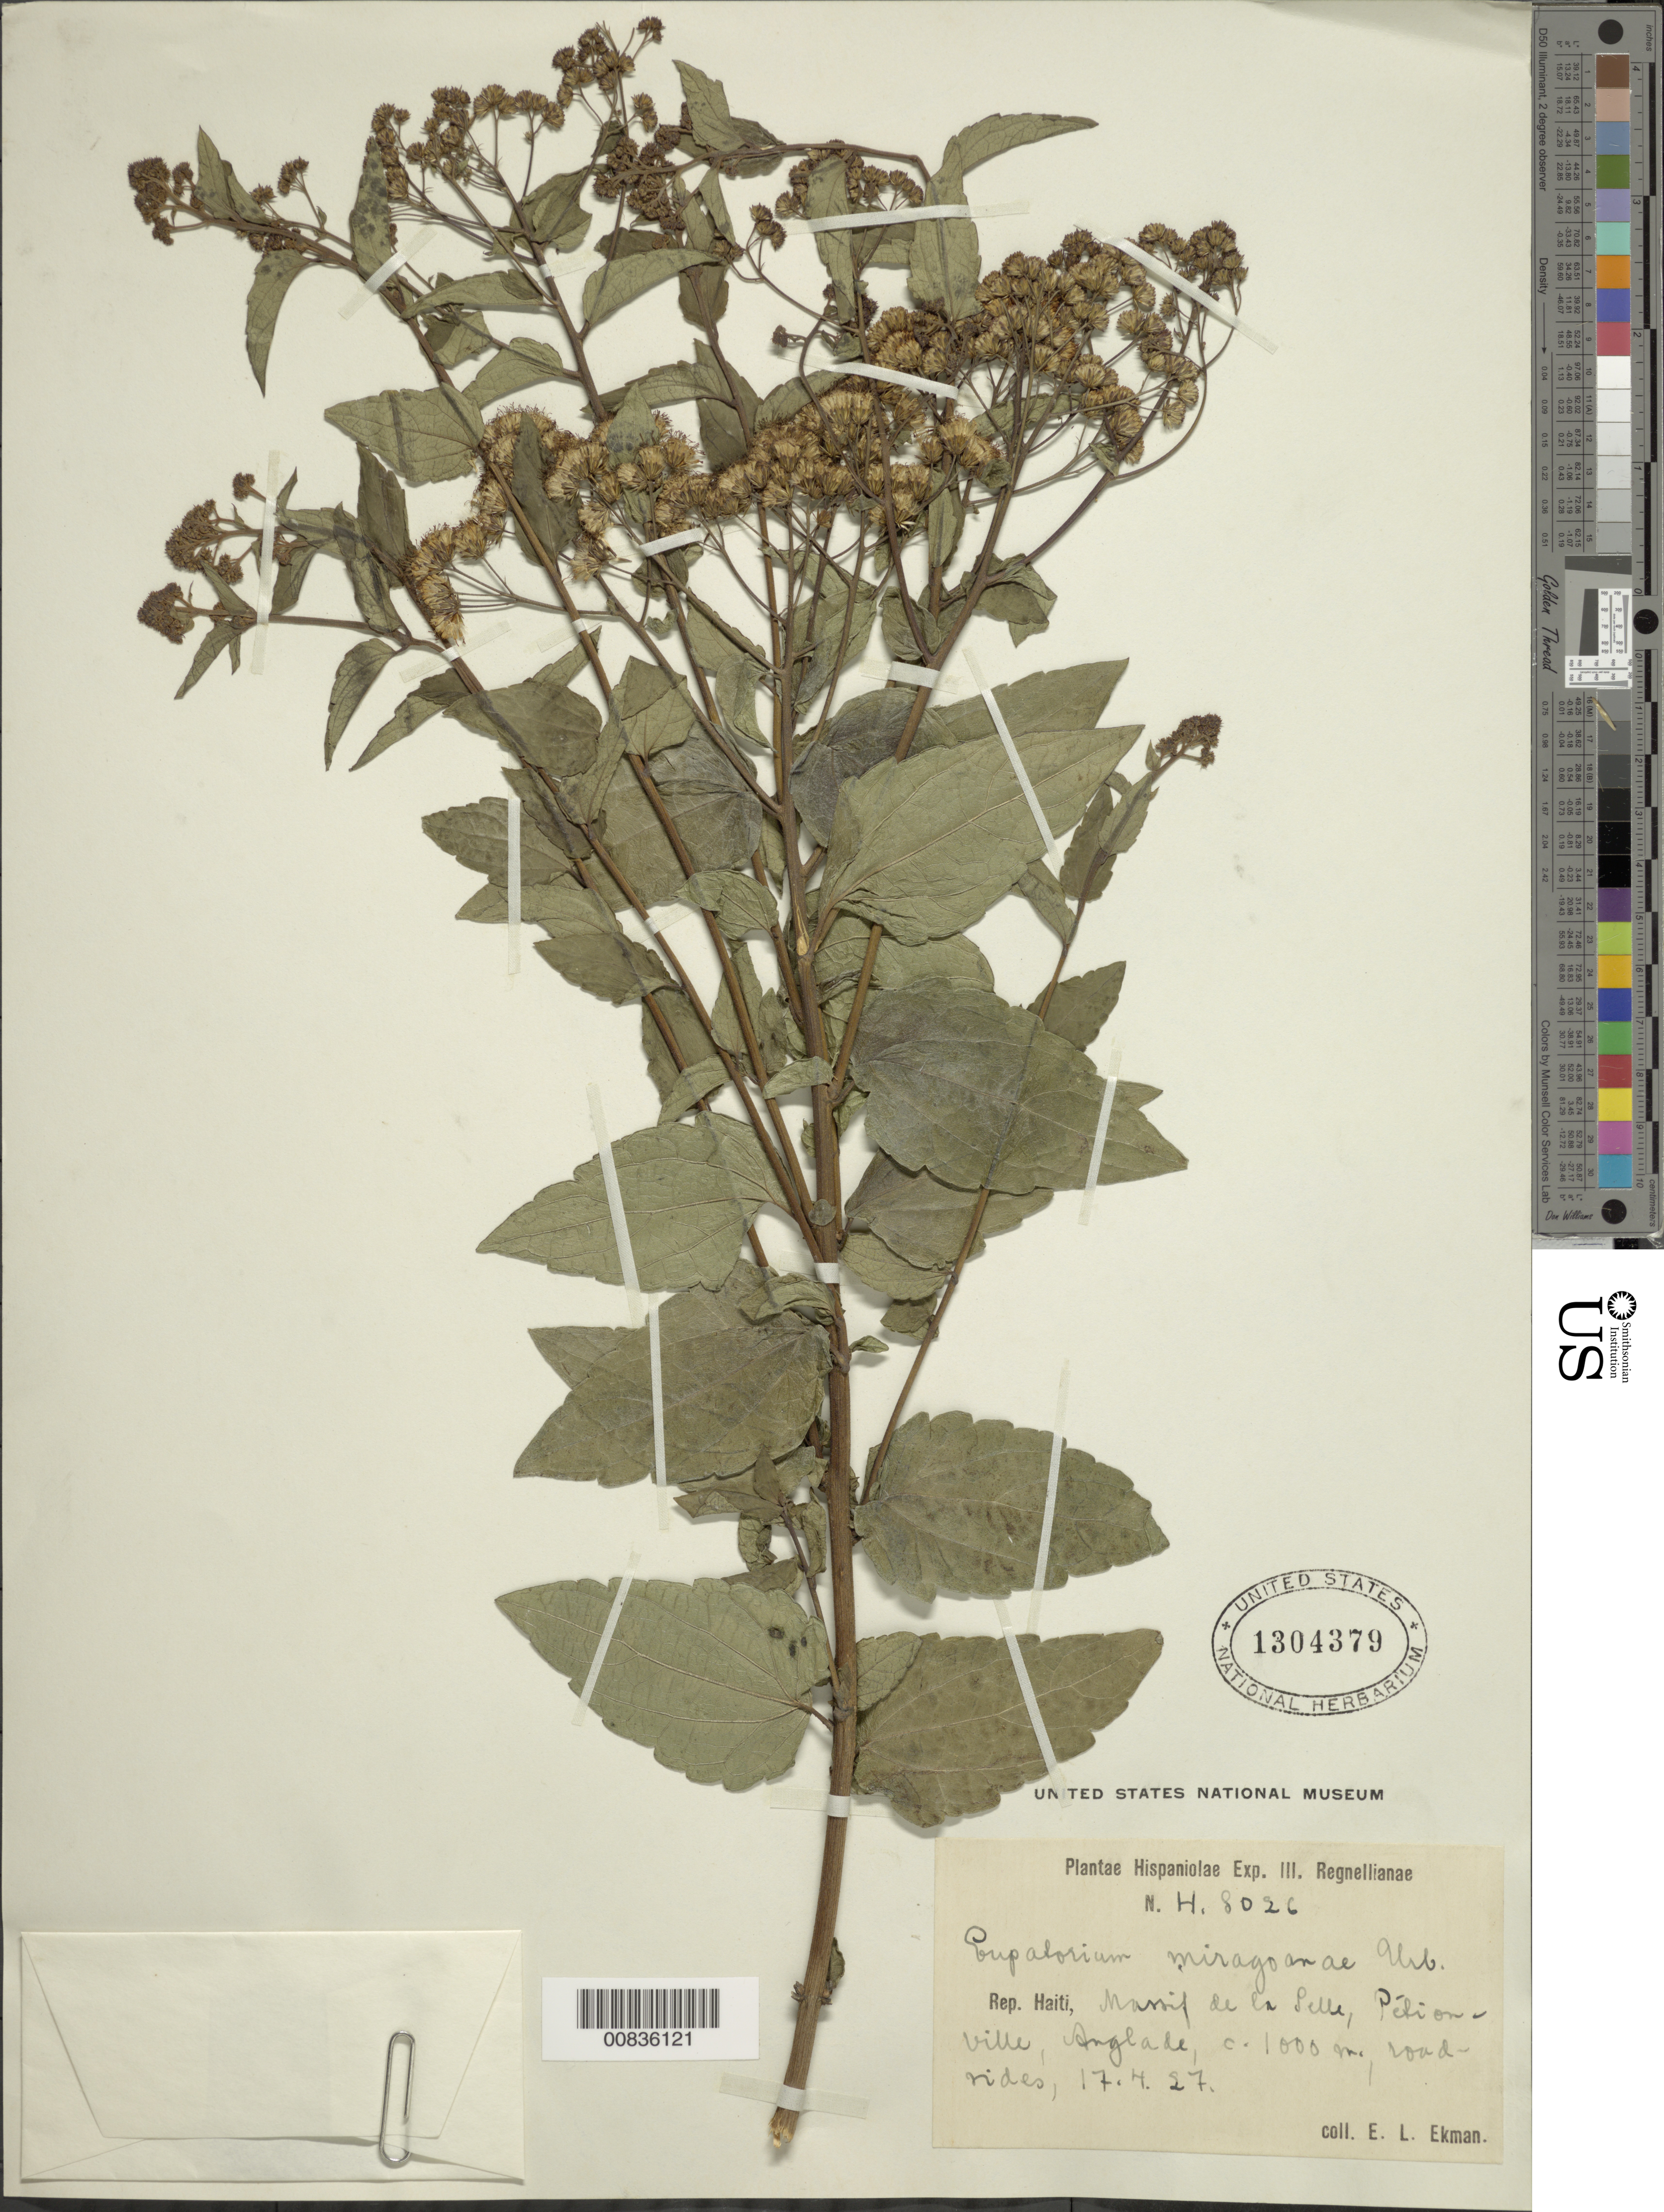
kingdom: Plantae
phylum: Tracheophyta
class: Magnoliopsida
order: Asterales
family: Asteraceae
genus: Koanophyllon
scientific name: Koanophyllon miragoanae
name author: (Urb.) R.M. King & H. Rob.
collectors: E. L. Ekman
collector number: H 8026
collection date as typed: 17 Apr 1927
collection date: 1927-04-17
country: Haiti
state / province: Ouest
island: Hispaniola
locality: Massif de la Selle, Pétionville, Anglade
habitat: Roadsides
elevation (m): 1000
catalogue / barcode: US 1304379